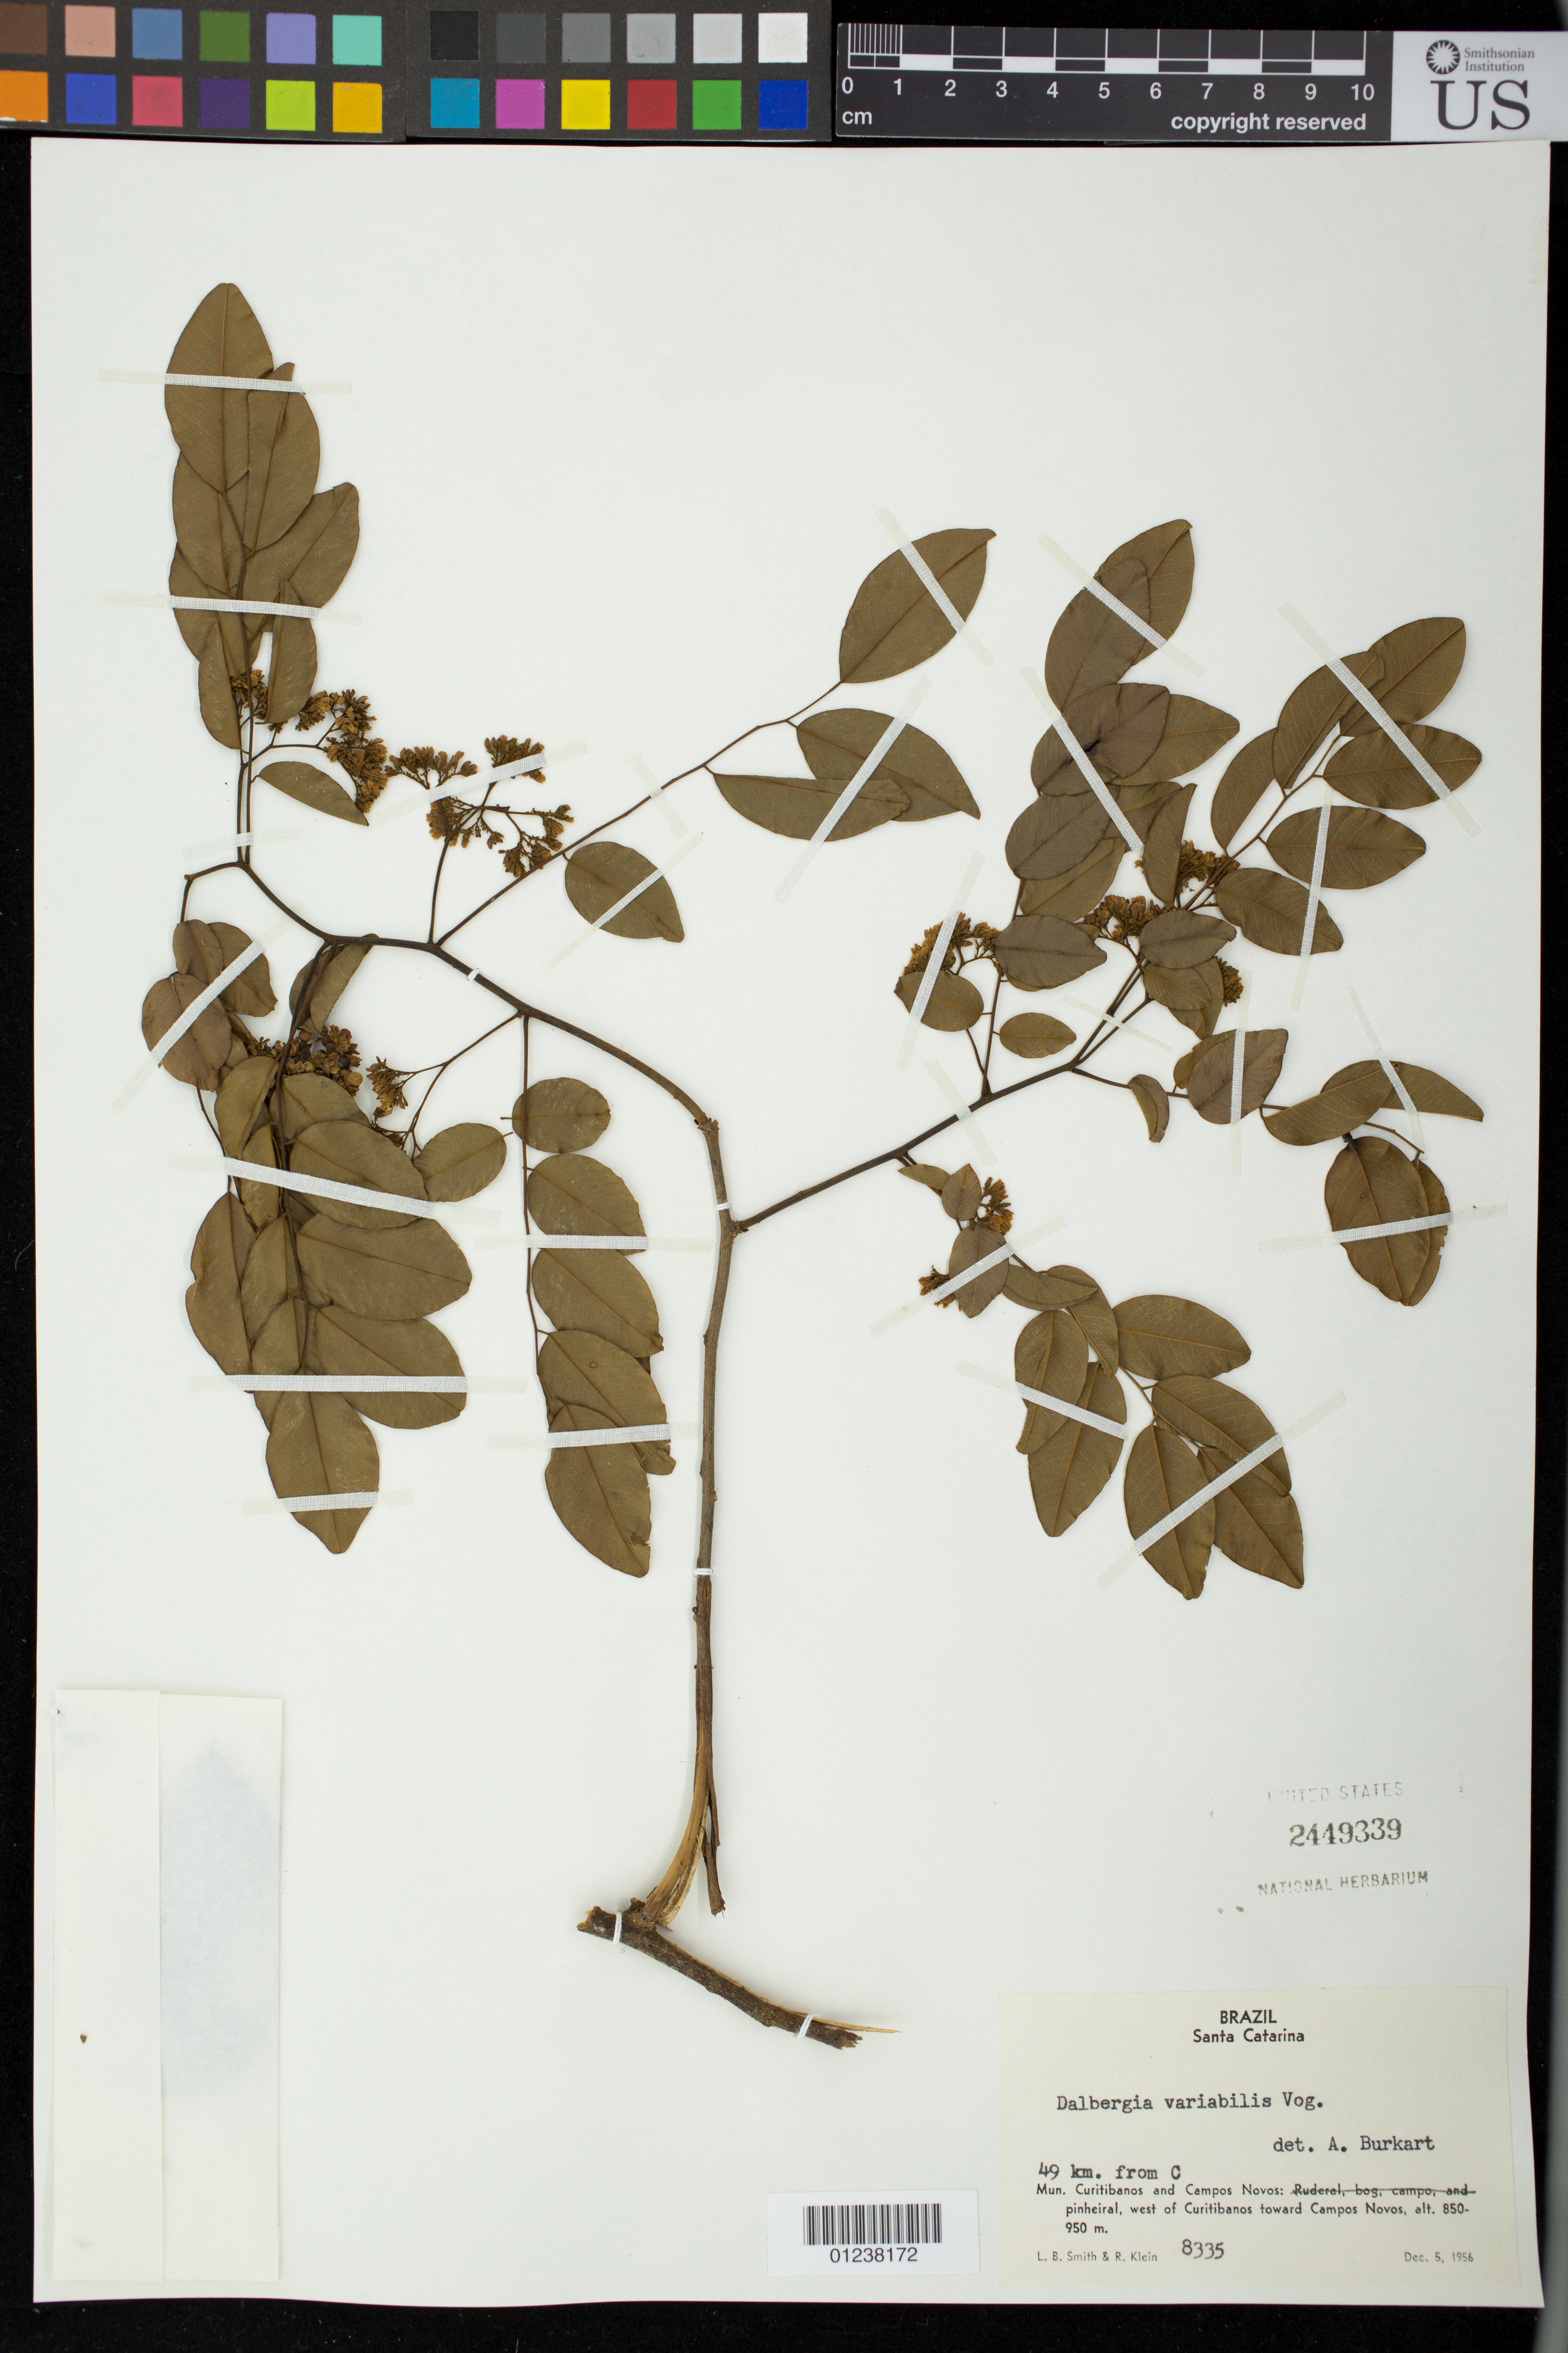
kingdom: Plantae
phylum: Tracheophyta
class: Magnoliopsida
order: Fabales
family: Fabaceae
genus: Dalbergia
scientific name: Dalbergia frutescens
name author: (Vell.) Britton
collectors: L. Smith & R. M. Klein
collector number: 8335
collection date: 1956-12-05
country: Brazil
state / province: Santa Catarina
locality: Mun.Curitibanos and Campos Novos: pinheiral, west of Curitibanos toward Campos Novos; 49 km. from C.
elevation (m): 850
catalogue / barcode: US 2449339